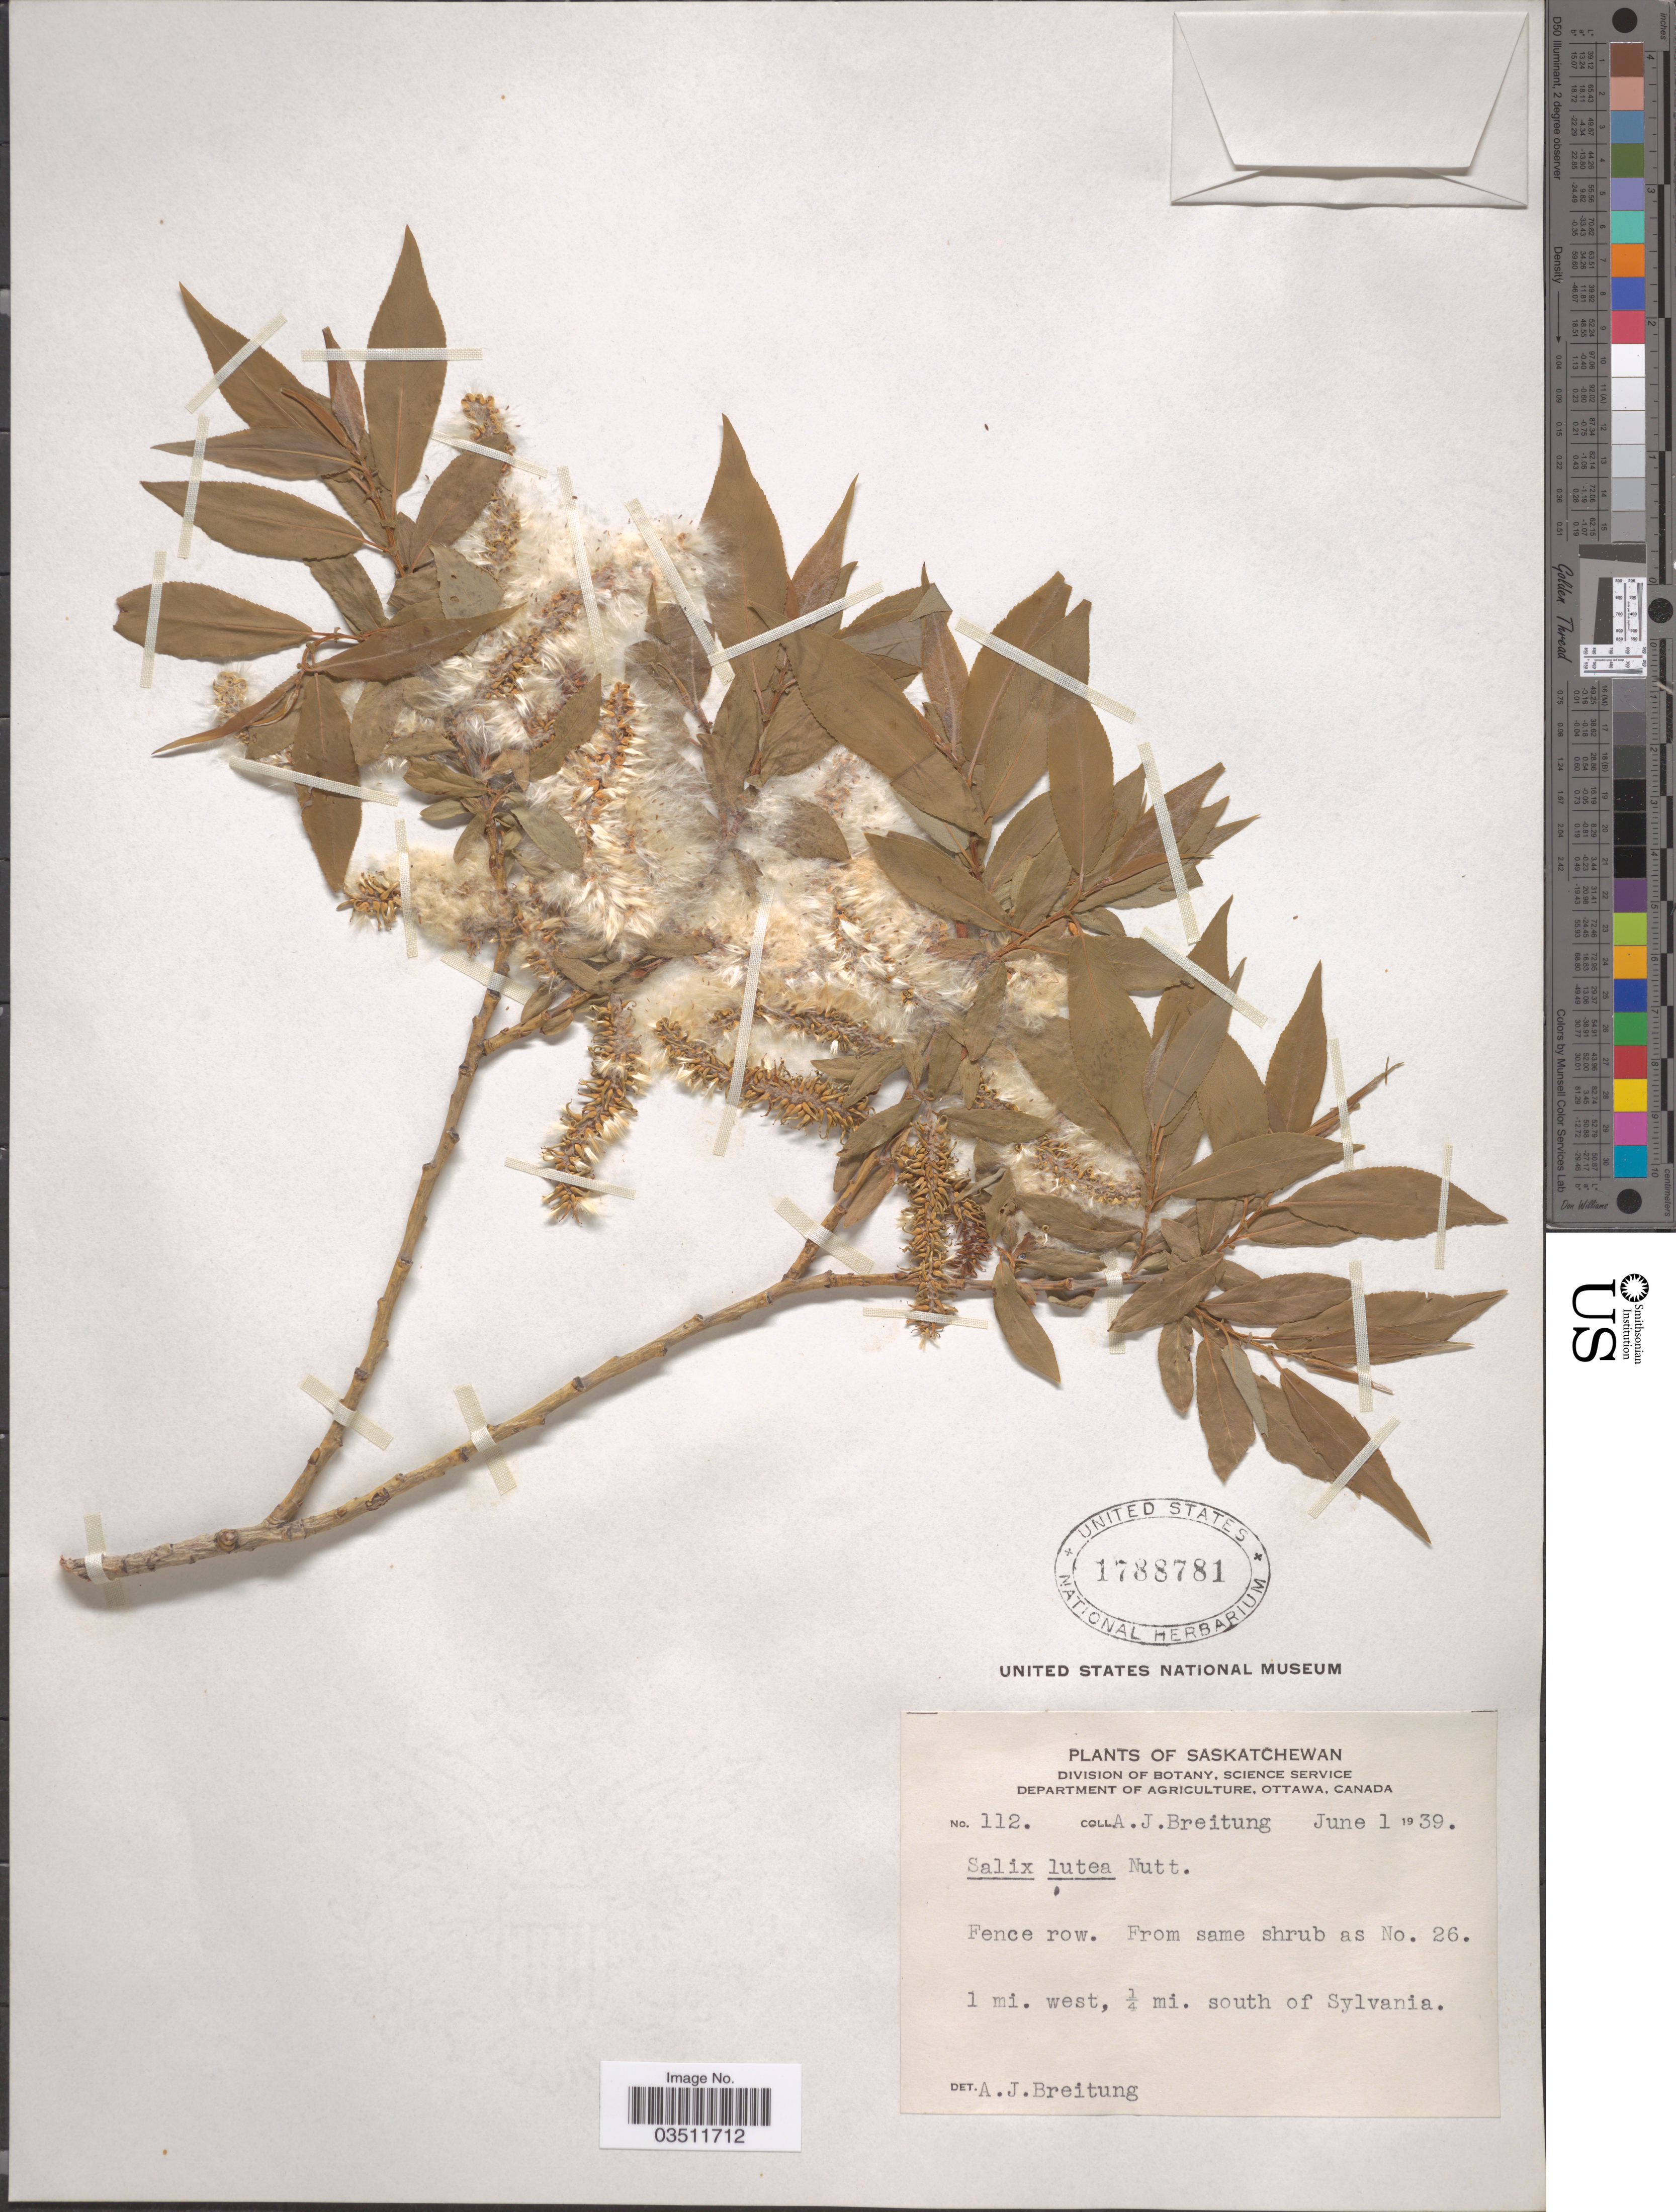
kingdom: Plantae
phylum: Tracheophyta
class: Magnoliopsida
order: Malpighiales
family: Salicaceae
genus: Salix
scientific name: Salix lutea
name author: Nutt.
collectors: A. Breitung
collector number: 112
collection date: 1939-06-01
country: Canada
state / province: Saskatchewan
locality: Fence row. 1 mi. west, ¼ mi. south of Sylvania.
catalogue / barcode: US 1788781